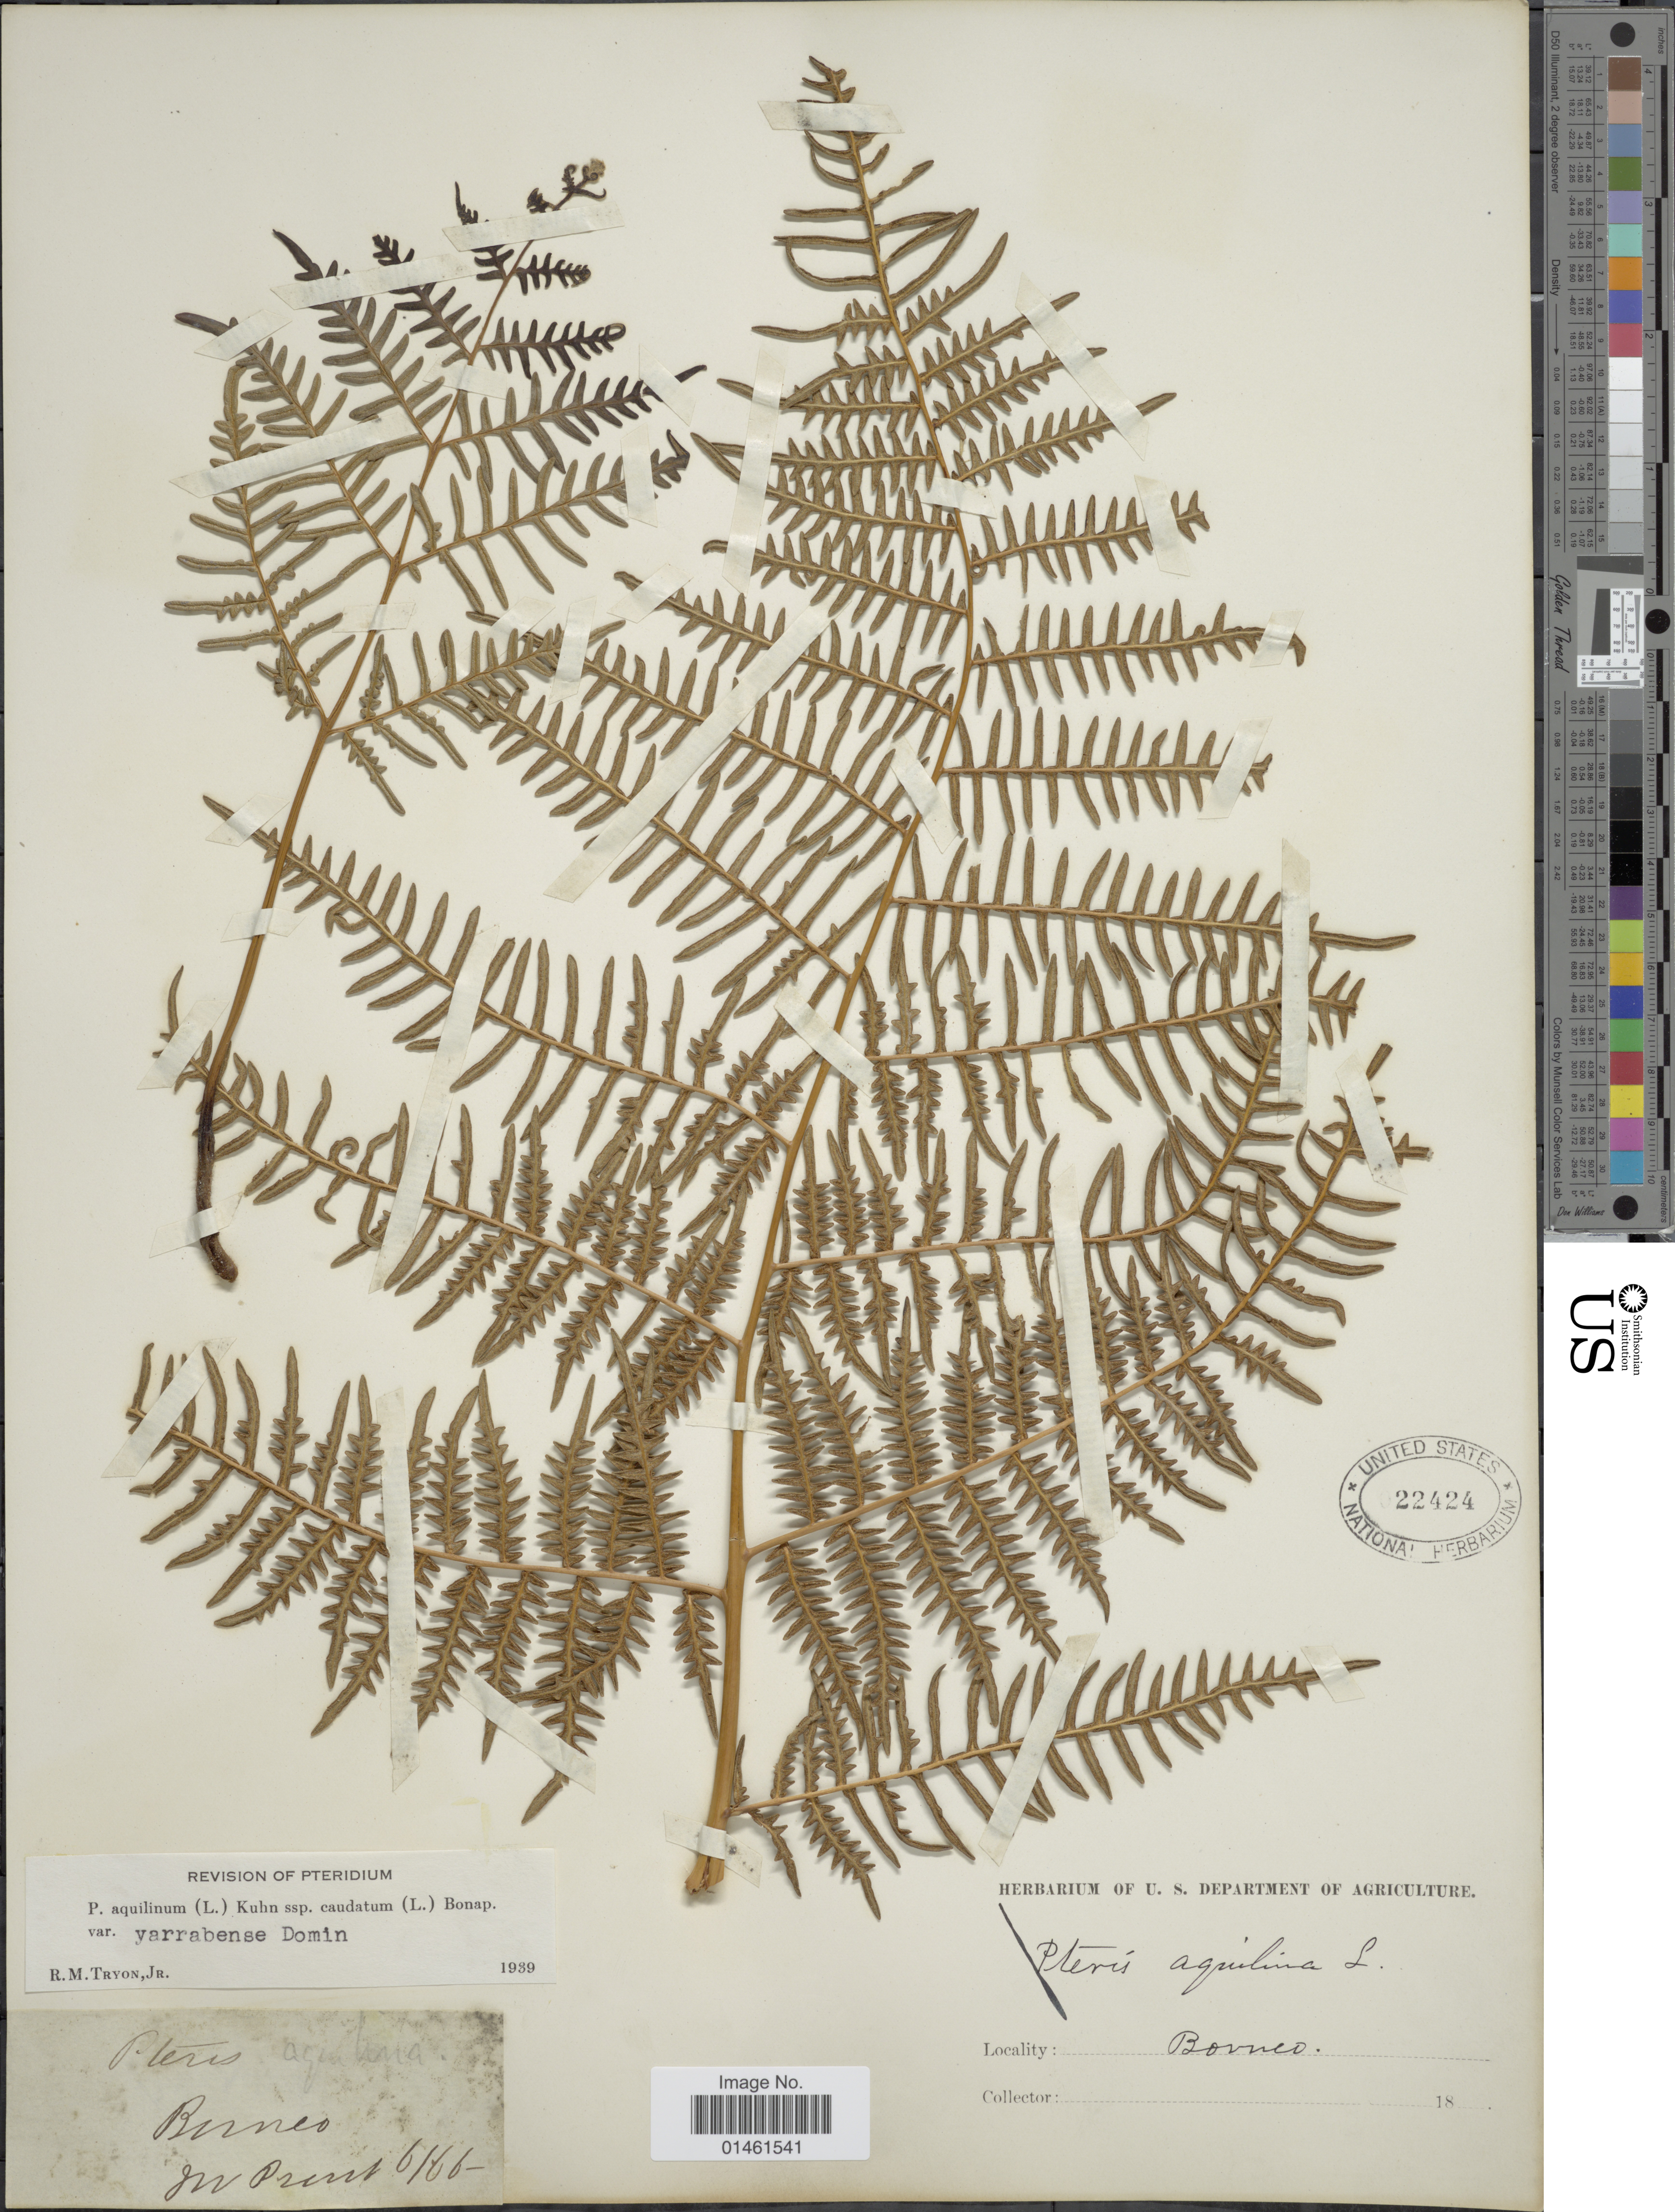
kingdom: Plantae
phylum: Tracheophyta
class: Polypodiopsida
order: Polypodiales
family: Dennstaedtiaceae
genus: Pteridium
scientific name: Pteridium aquilinum var. yarrabense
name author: Domin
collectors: J. Prent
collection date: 1866-06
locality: Borneo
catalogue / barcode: US 22424